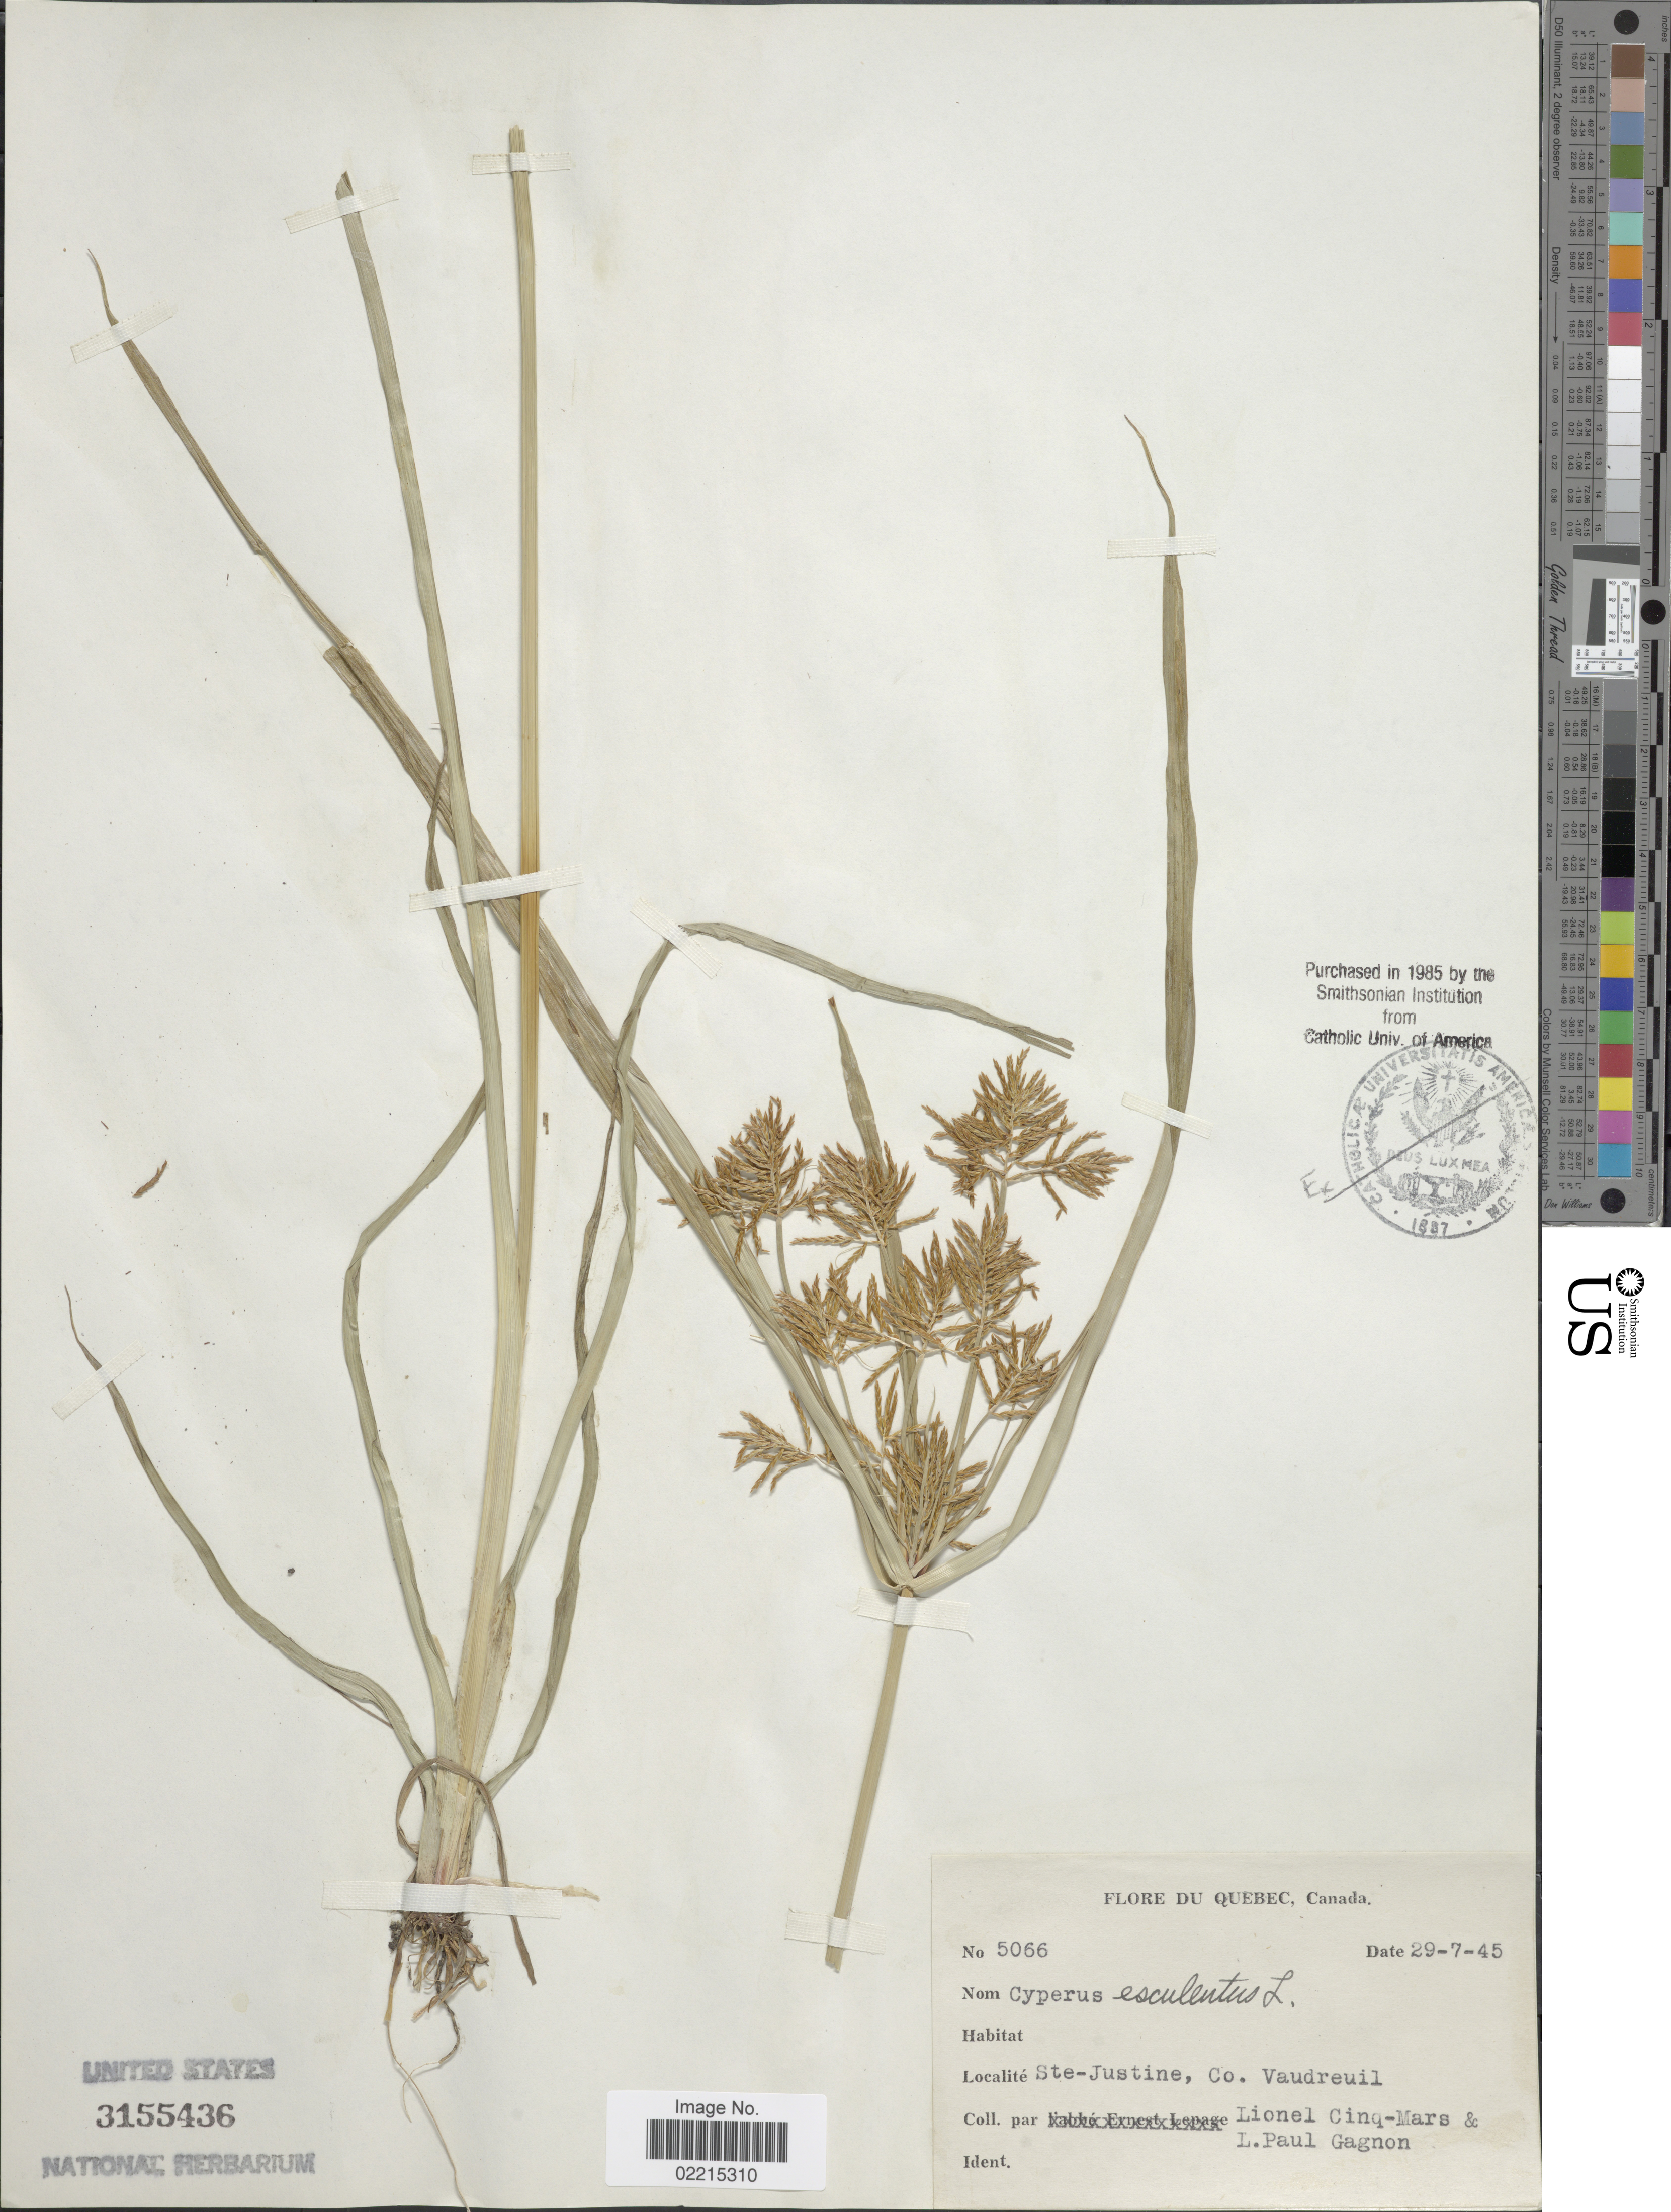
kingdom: Plantae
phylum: Tracheophyta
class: Liliopsida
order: Poales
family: Cyperaceae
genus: Cyperus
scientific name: Cyperus esculentus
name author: L.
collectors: L. Cinq-Mars & L. Gagnon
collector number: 5066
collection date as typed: Transcribed d/m/y: 29/7/45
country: Canada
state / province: Quebec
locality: Ste-Justine, Co. Vaudreuil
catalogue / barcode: US 3155436